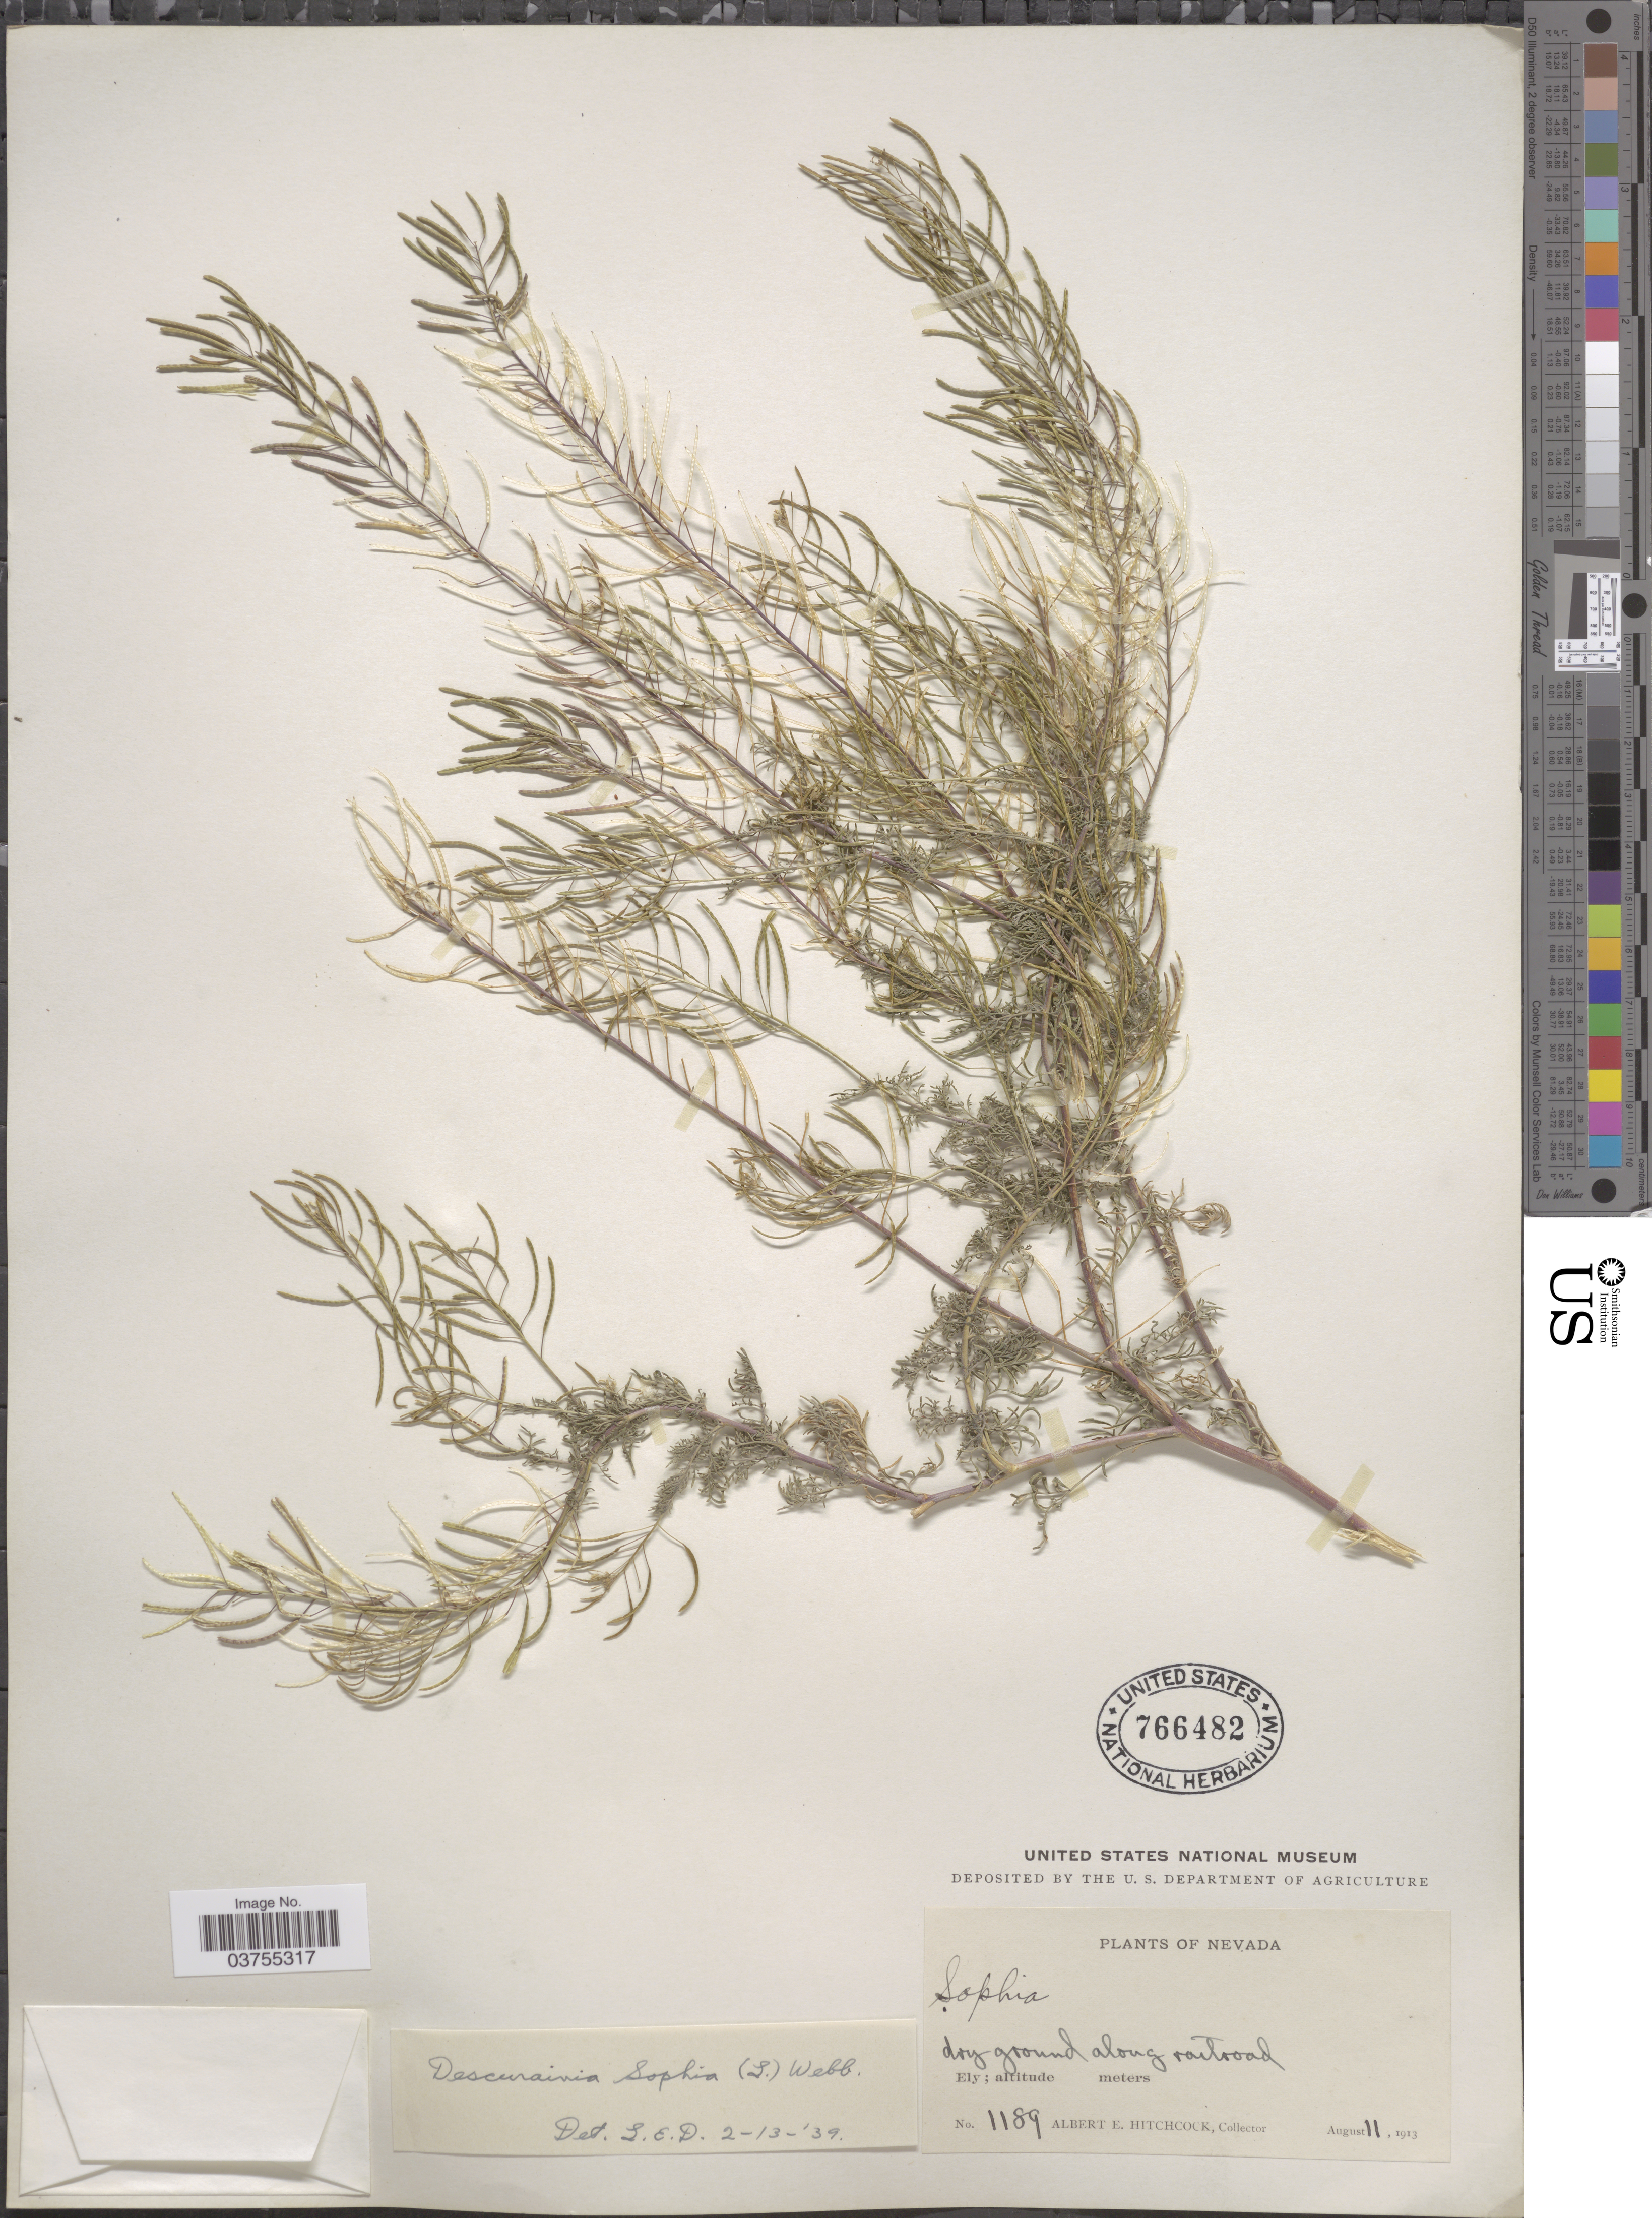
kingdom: Plantae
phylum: Tracheophyta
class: Magnoliopsida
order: Brassicales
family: Brassicaceae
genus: Descurainia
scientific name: Descurainia sophia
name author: (L.) Webb ex Prantl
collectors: A. Hitchcock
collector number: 1189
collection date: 1913-08-11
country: United States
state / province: Nevada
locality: Dry ground along railroad. Ely.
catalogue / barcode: US 766482